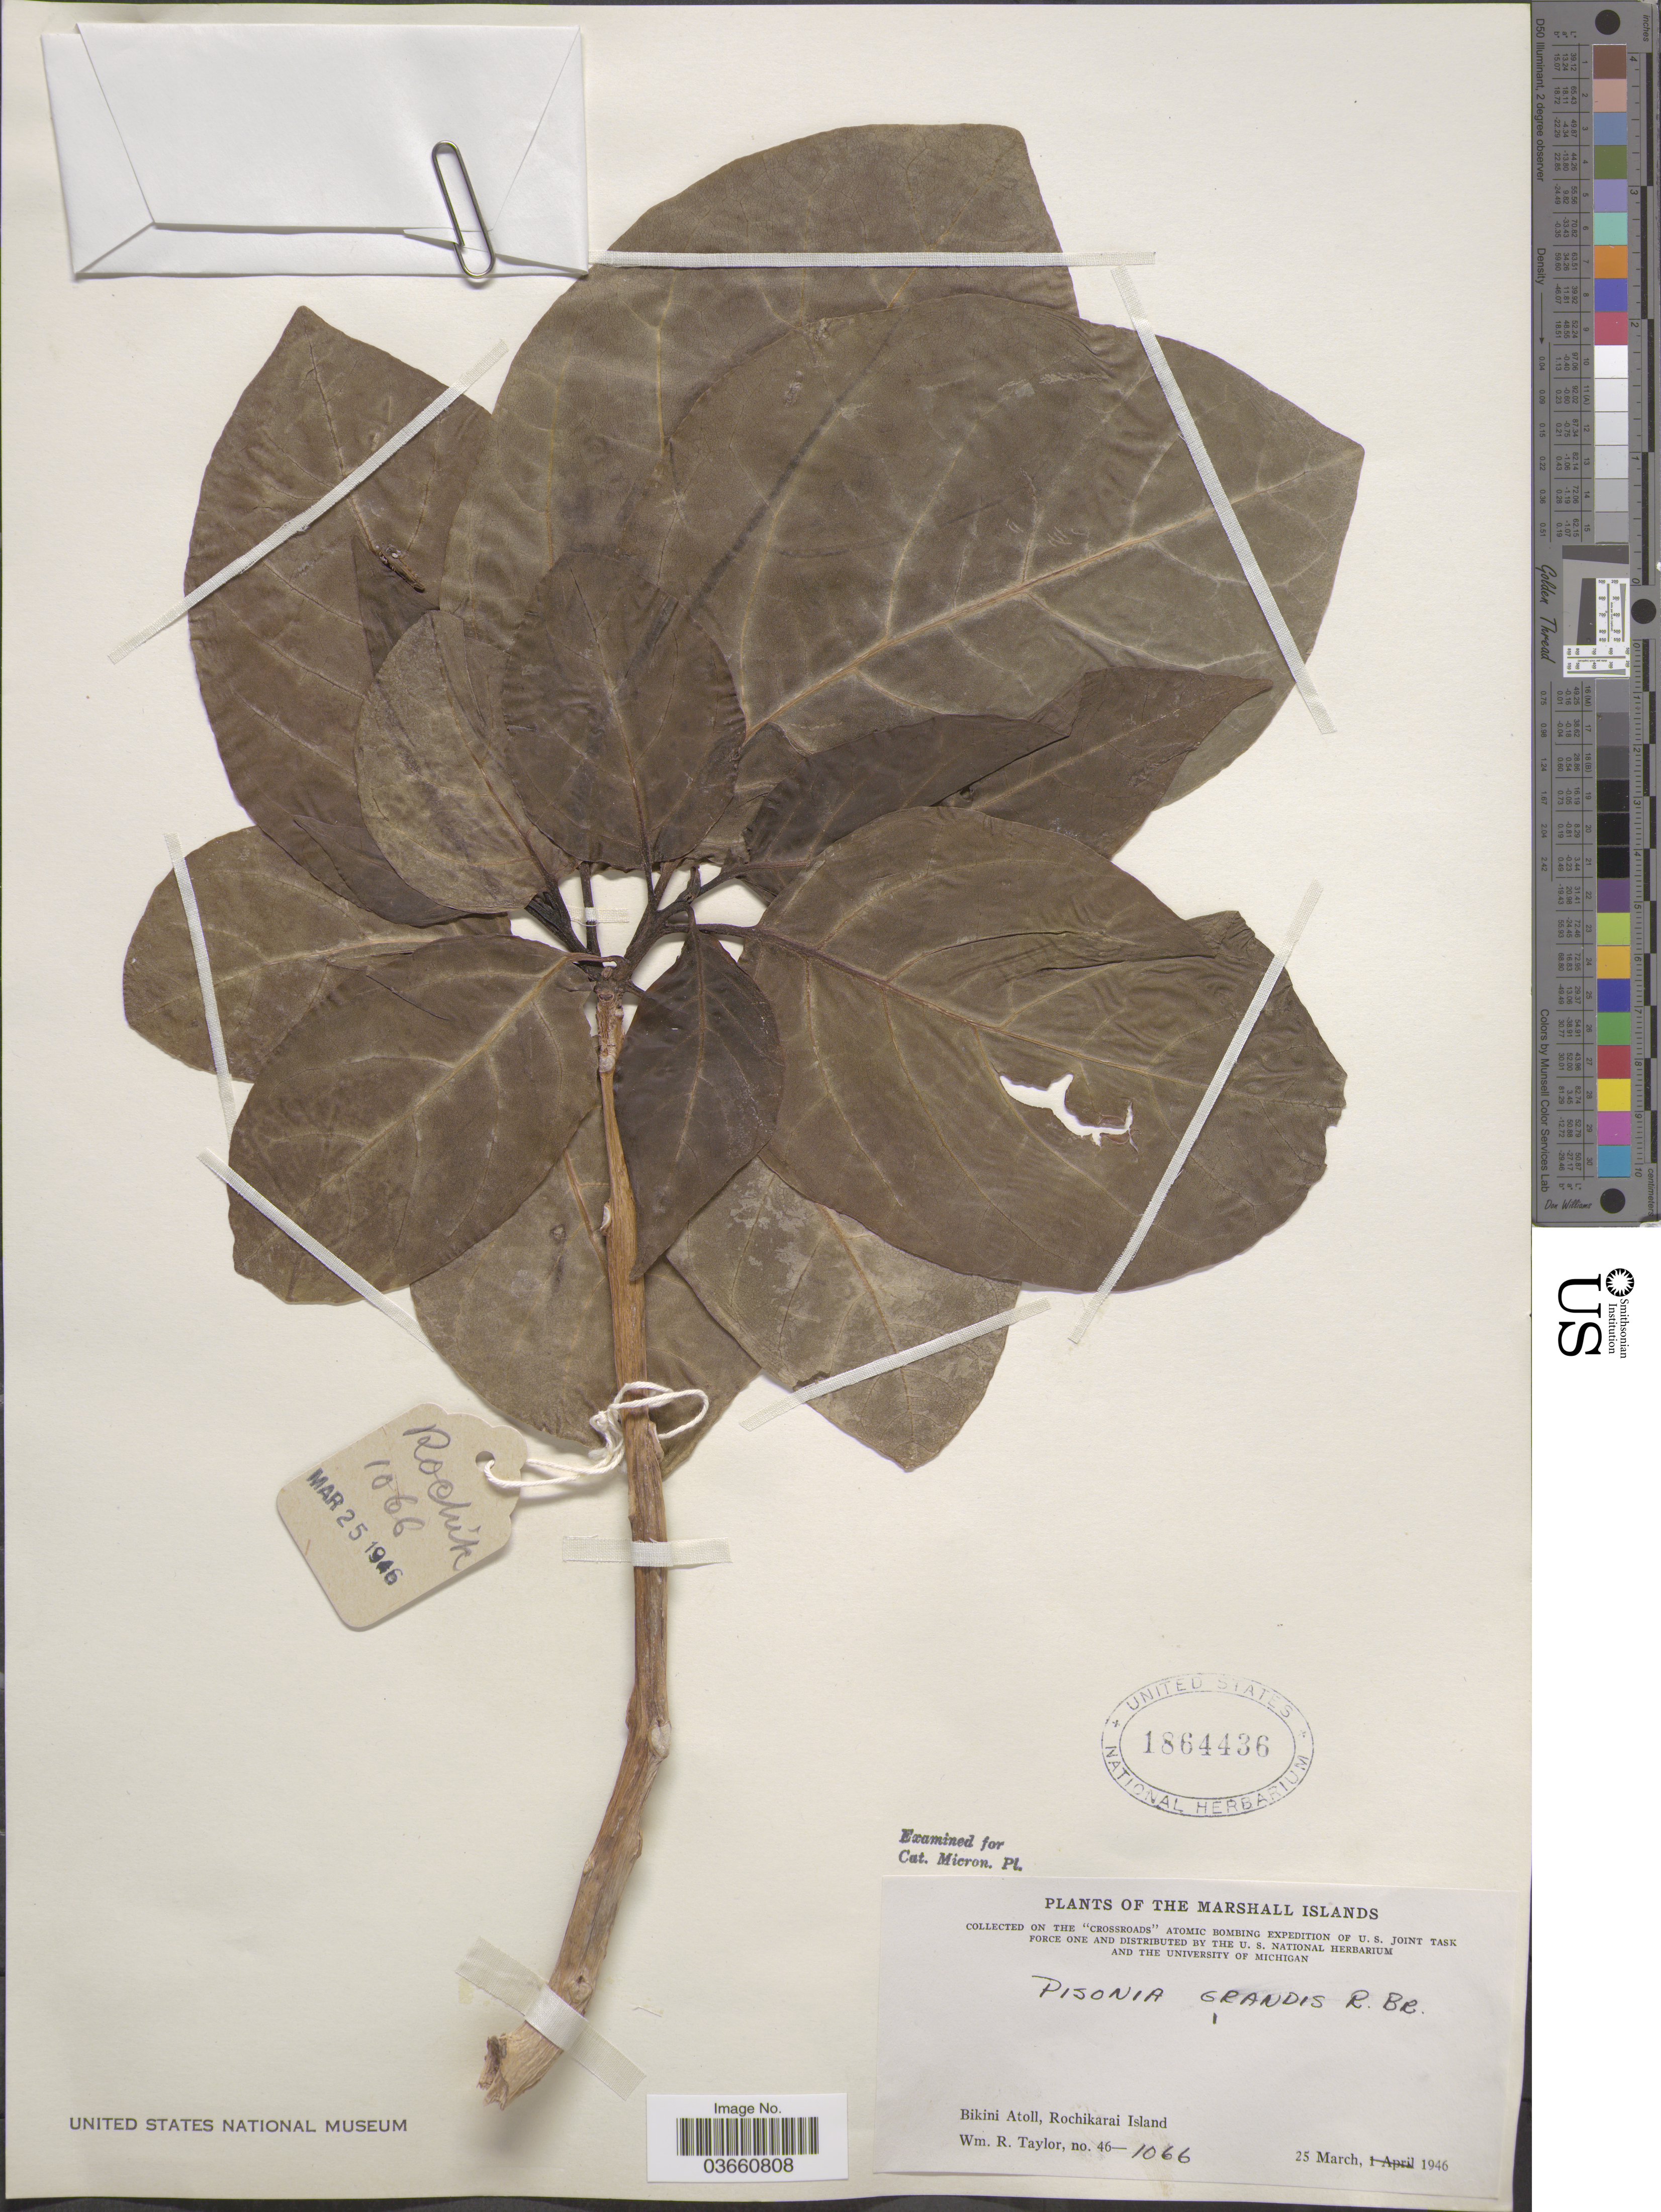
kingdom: Plantae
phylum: Tracheophyta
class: Magnoliopsida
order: Caryophyllales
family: Nyctaginaceae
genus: Pisonia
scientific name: Pisonia grandis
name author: R. Br.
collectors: W. R. Taylor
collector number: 46-1066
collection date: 1946-03-25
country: Marshall Islands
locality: Bikini Atoll, Rochikarai Island.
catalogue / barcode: US 1864436